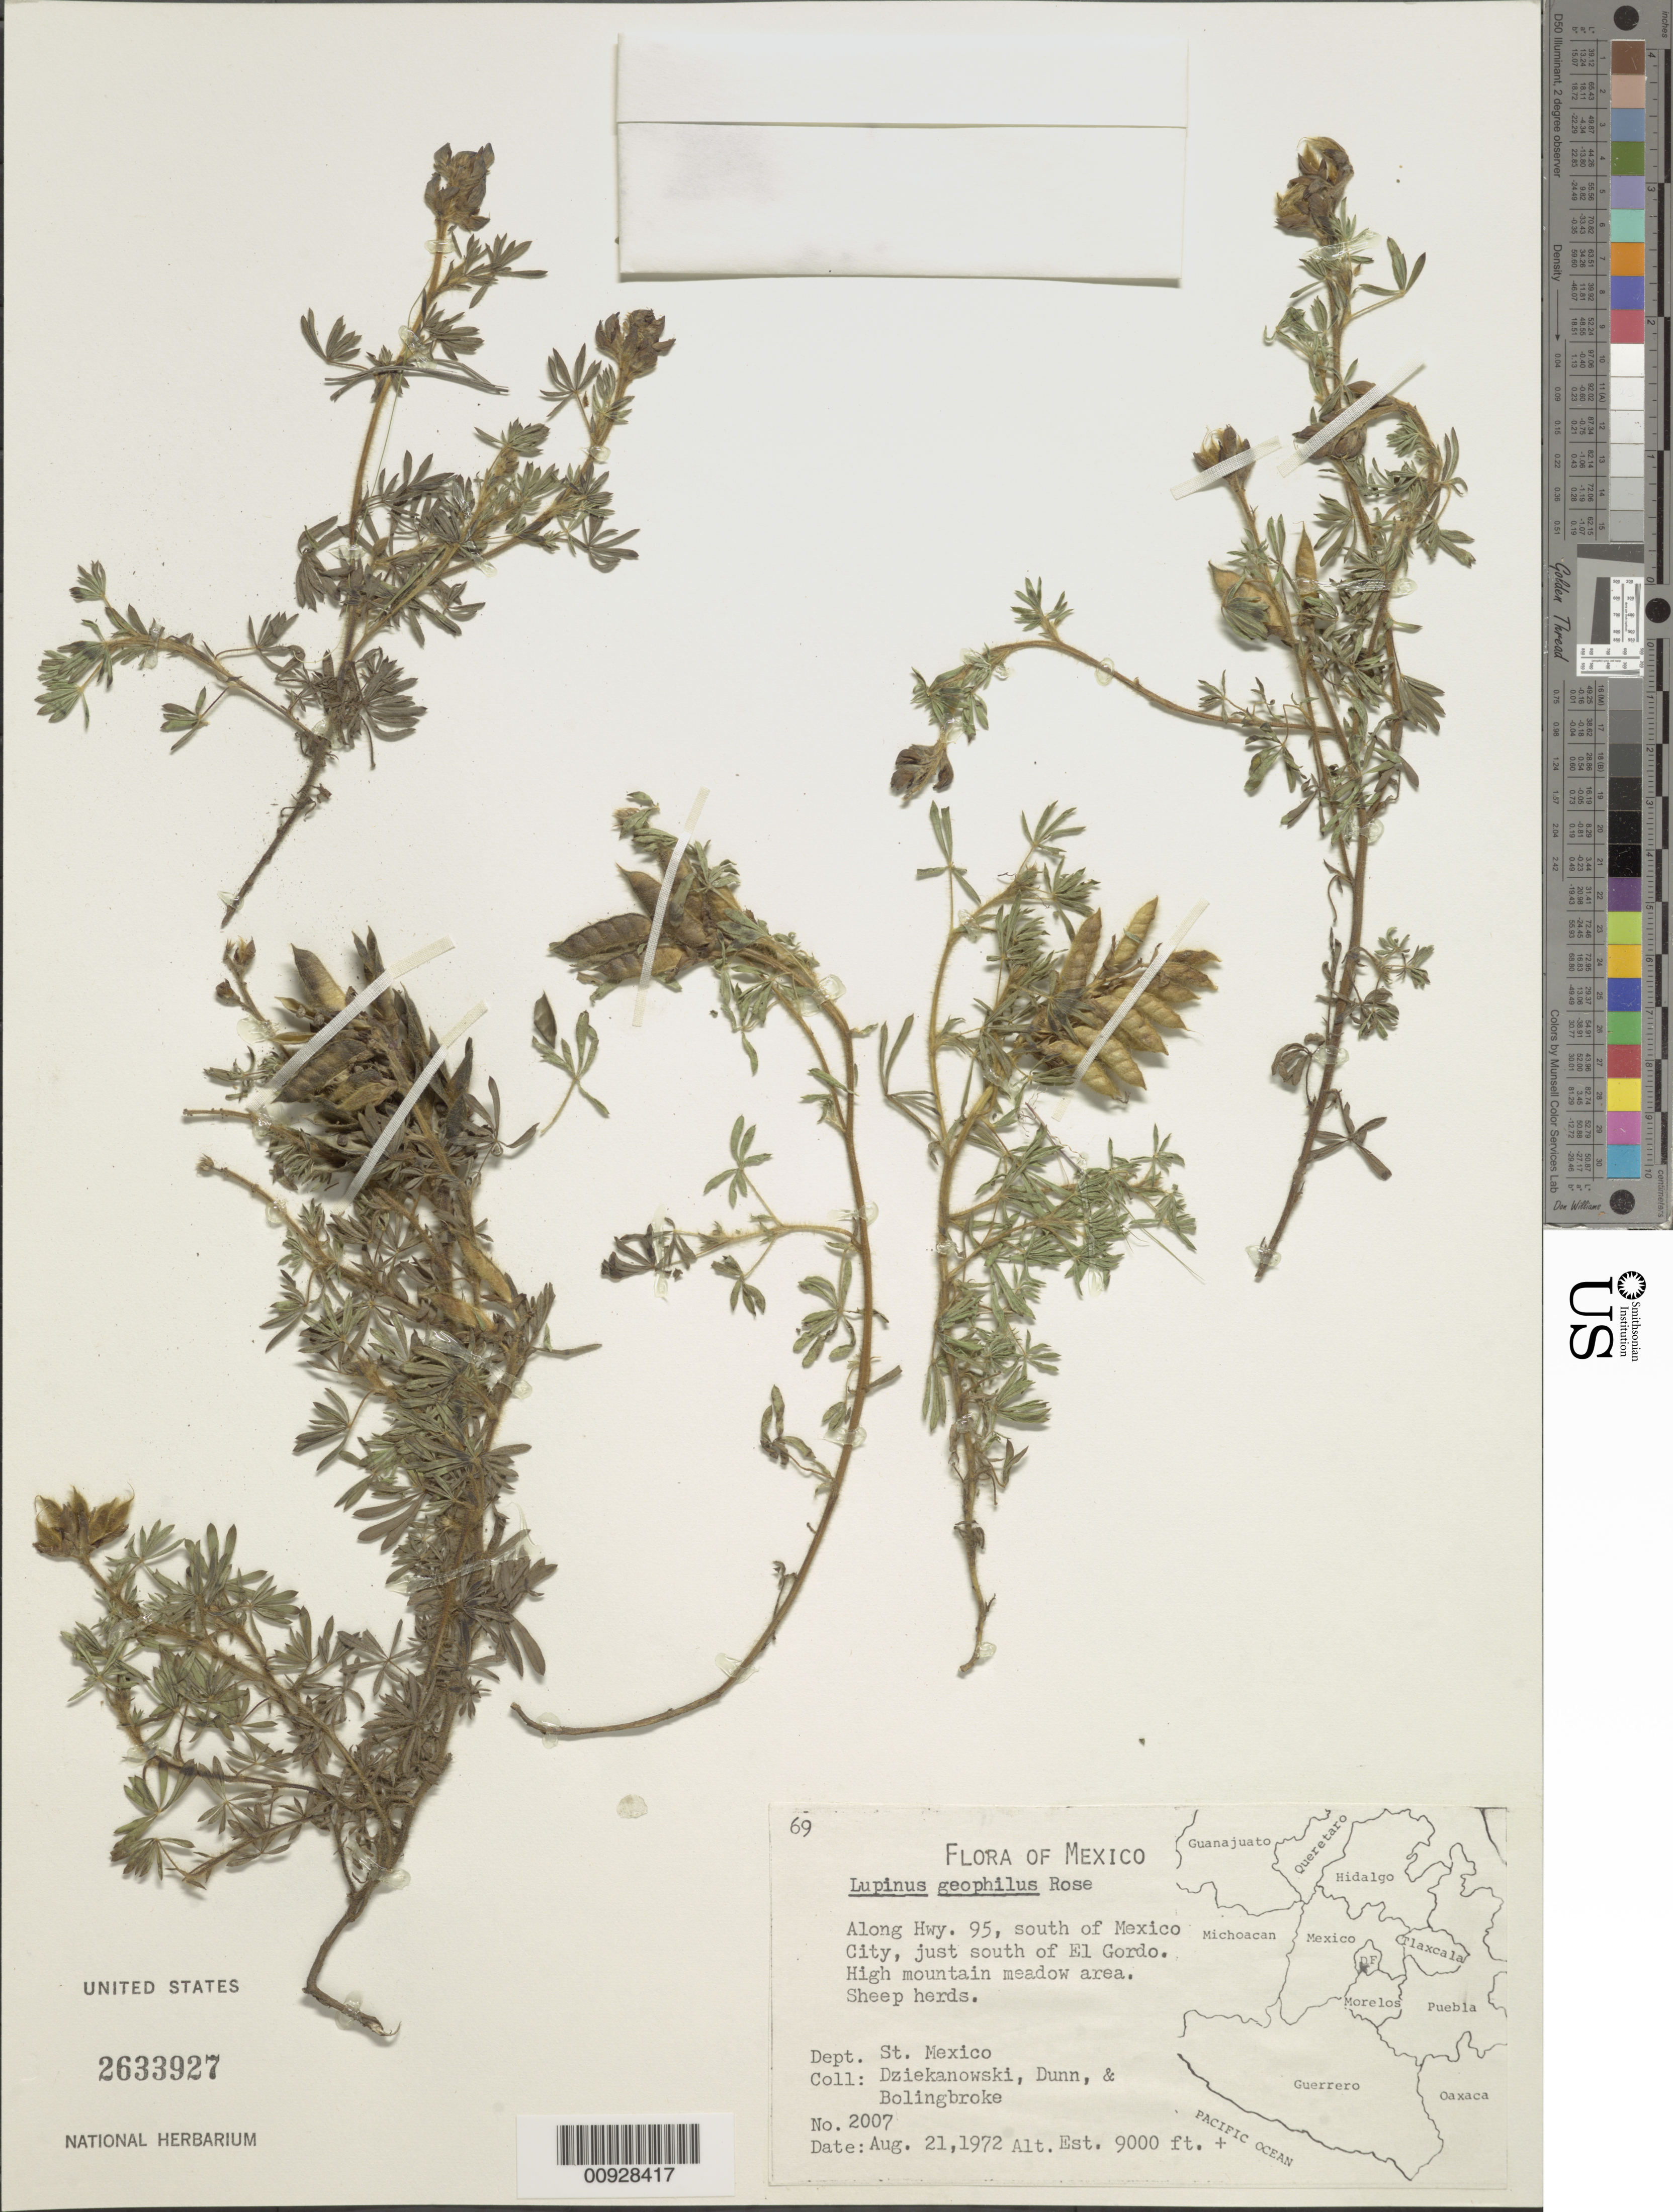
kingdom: Plantae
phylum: Tracheophyta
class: Magnoliopsida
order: Fabales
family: Fabaceae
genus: Lupinus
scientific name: Lupinus geophilus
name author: Rose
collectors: -. Dziekanowski, -- Dunn & -. Bolingbroke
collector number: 2007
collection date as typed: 21 Aug 1972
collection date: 1972-08-21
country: Mexico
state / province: México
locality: Along Hwy. 95, south of Mexico City, just south of El Gordo.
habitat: High mountains meadow area. Sheep herds.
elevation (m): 2743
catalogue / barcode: US 2633927